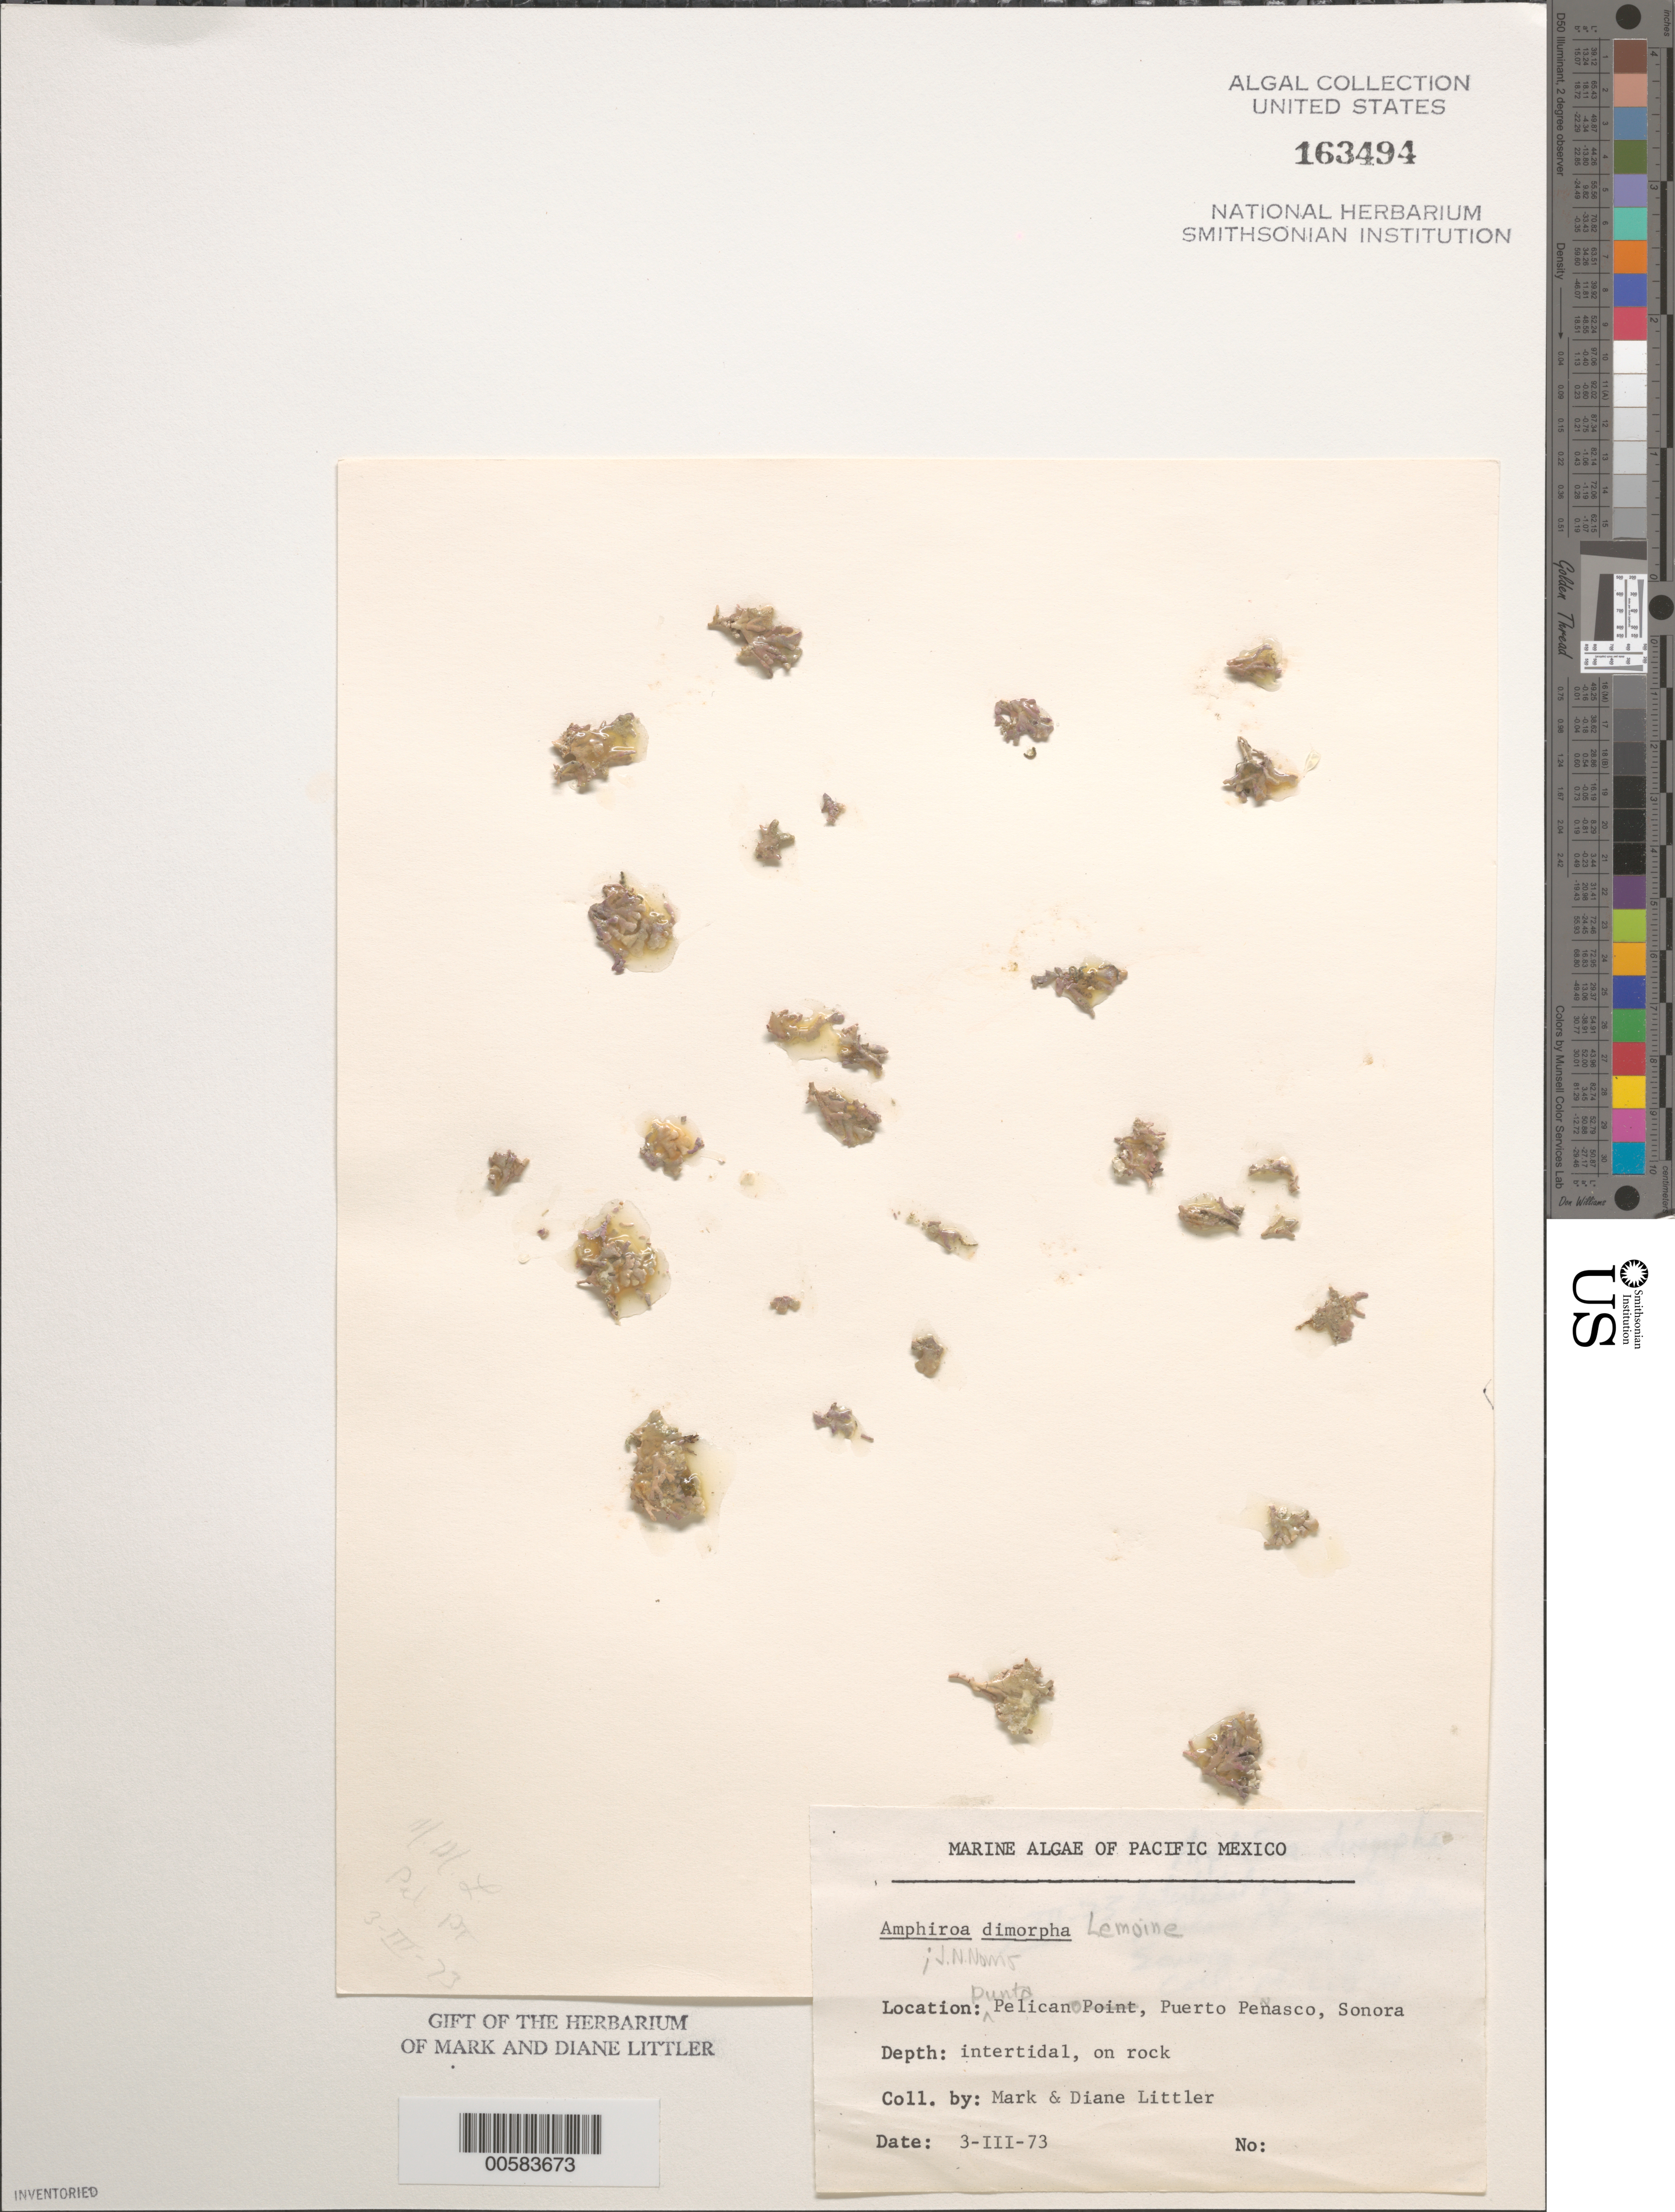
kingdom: Plantae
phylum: Rhodophyta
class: Florideophyceae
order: Corallinales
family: Lithophyllaceae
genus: Amphiroa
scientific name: Amphiroa dimorpha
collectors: M. M. Littler & D. S. Littler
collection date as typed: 03 Mar 1973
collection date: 1973-03-03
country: Mexico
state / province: Sonora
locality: Punta Pelicano, Puerto Penasco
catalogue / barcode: US 163494